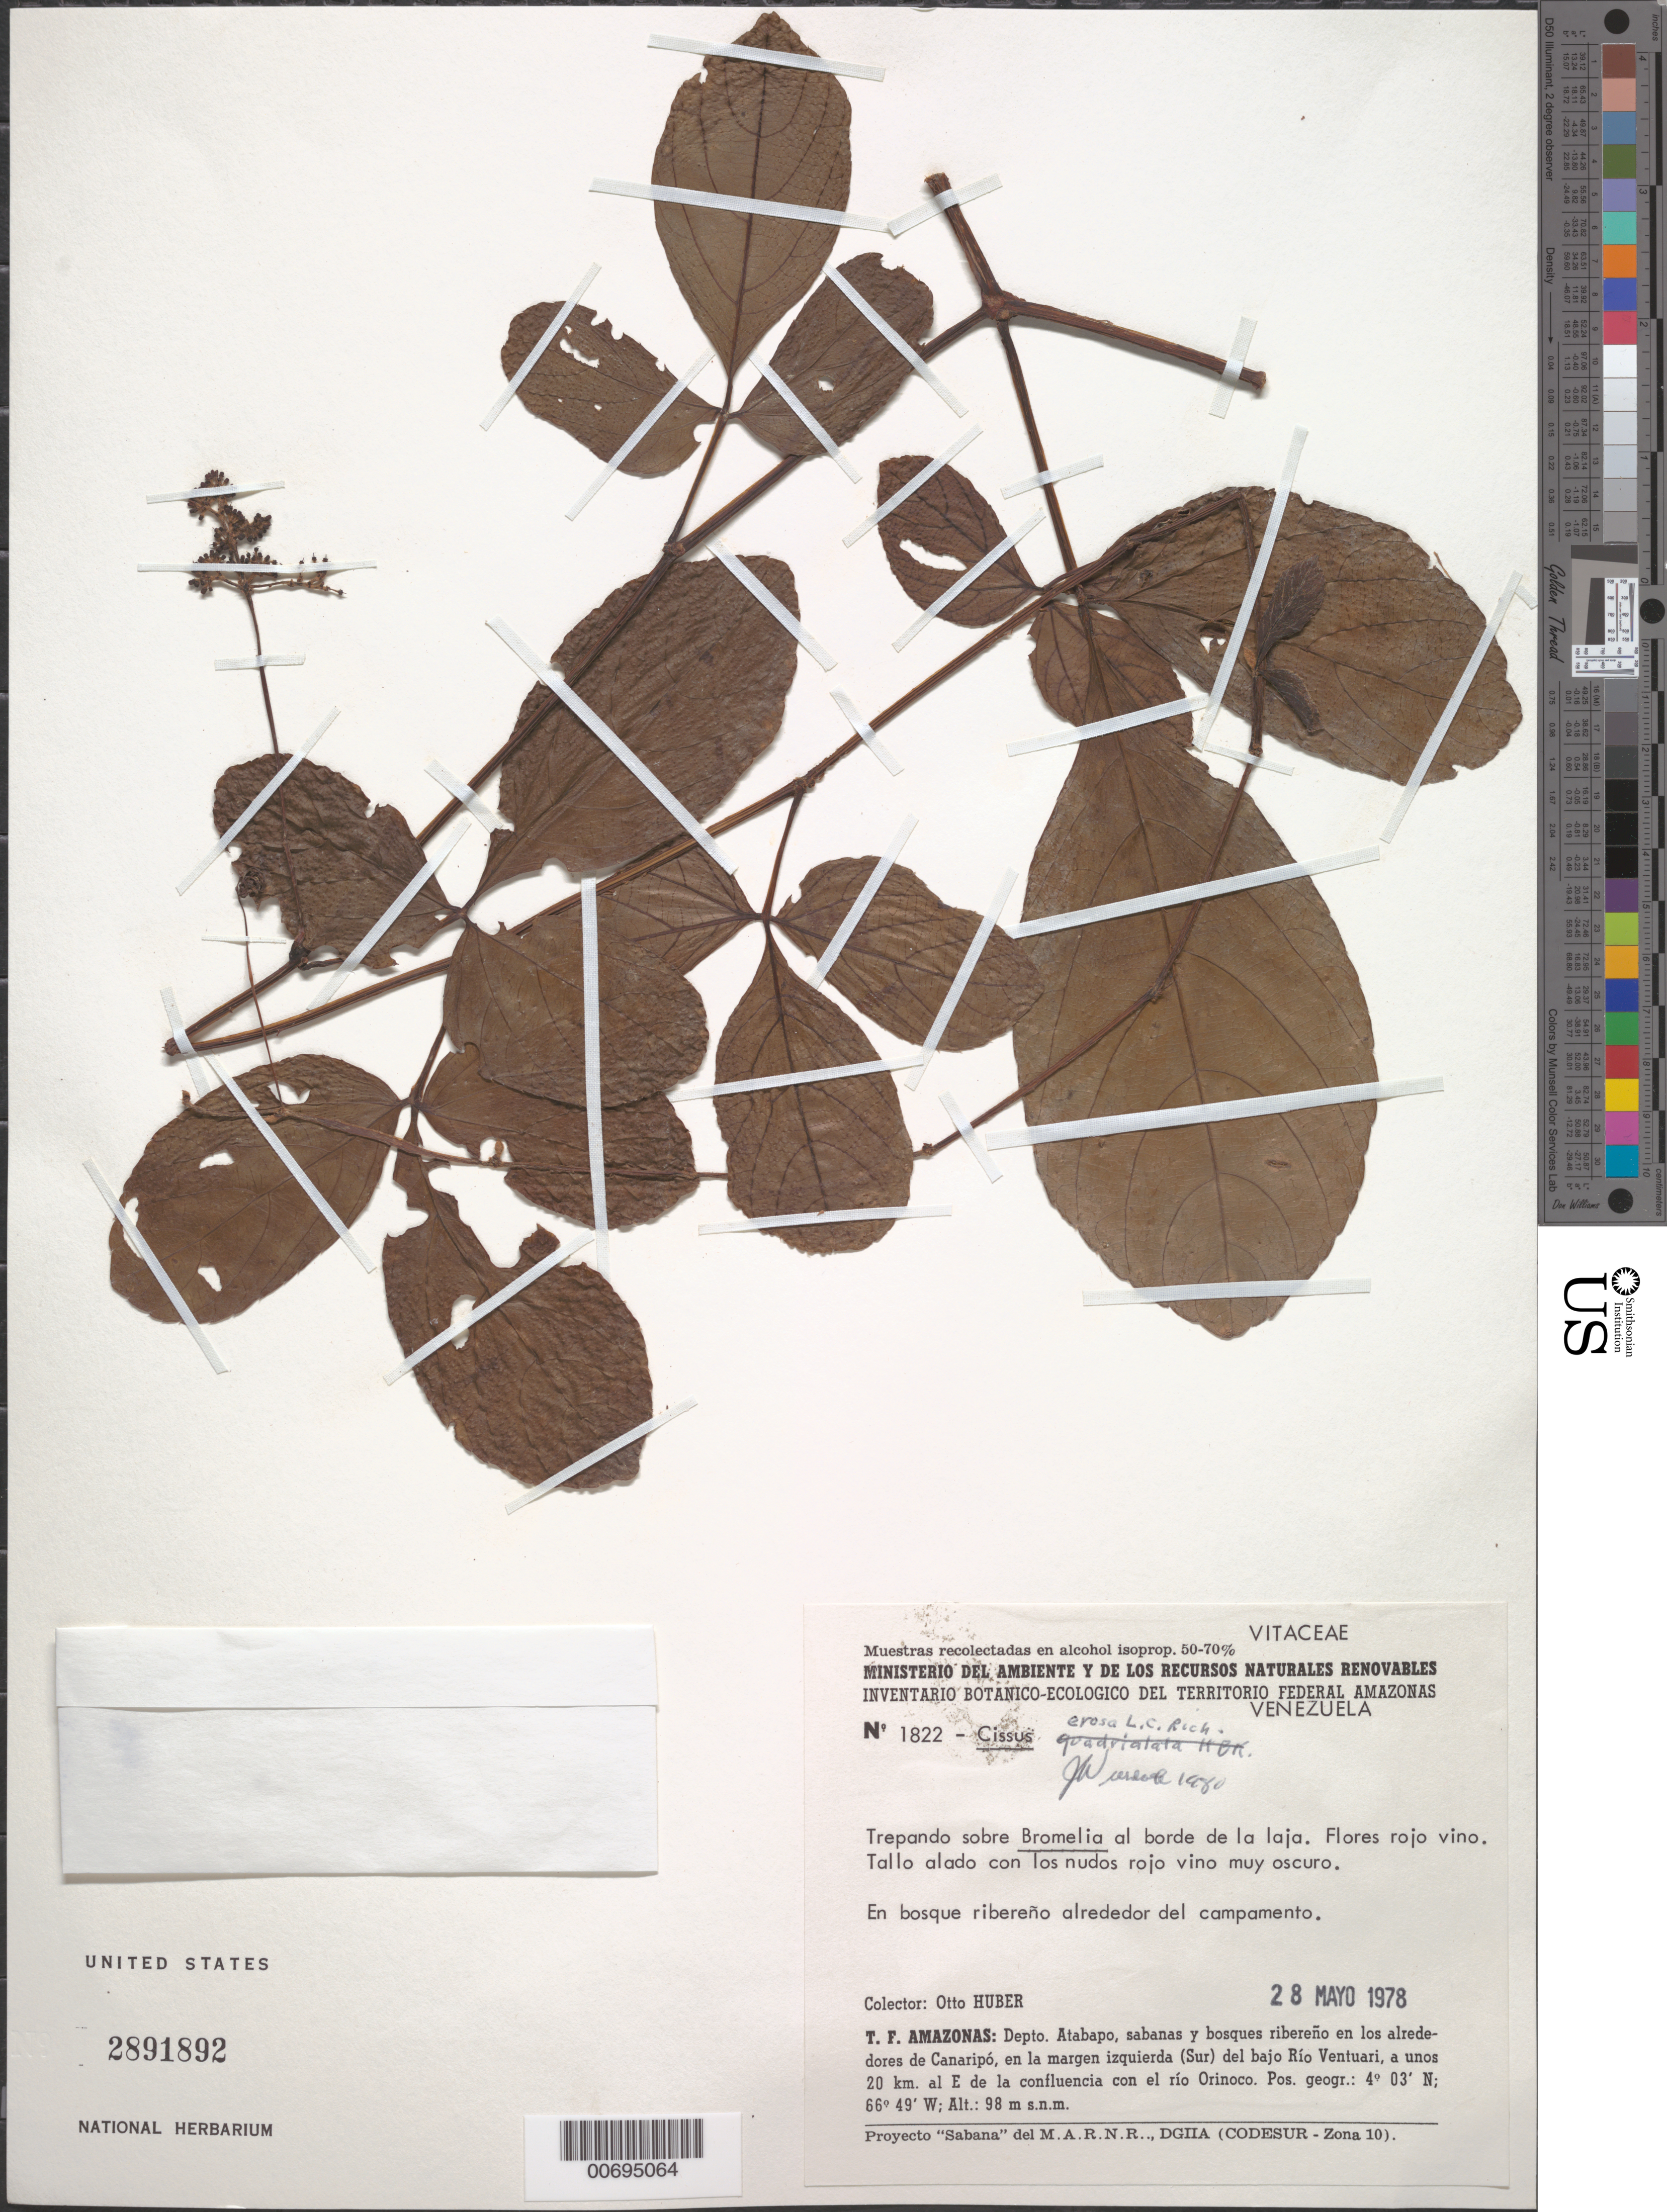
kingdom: Plantae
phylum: Tracheophyta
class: Magnoliopsida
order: Vitales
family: Vitaceae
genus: Cissus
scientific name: Cissus erosa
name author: Rich.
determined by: Wurdack, John J., (US), US (UNITED STATES)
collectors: O. Huber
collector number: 1822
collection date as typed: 28-May-78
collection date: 1978-05-28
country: Venezuela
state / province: Amazonas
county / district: Atabapo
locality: Canaripó, margen izquierdo de Río Ventuari, 20 km E de la confluencia con el Río Orinoco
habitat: Bosque ribereno alrededdor del campamento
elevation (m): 98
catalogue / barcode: US 2891892